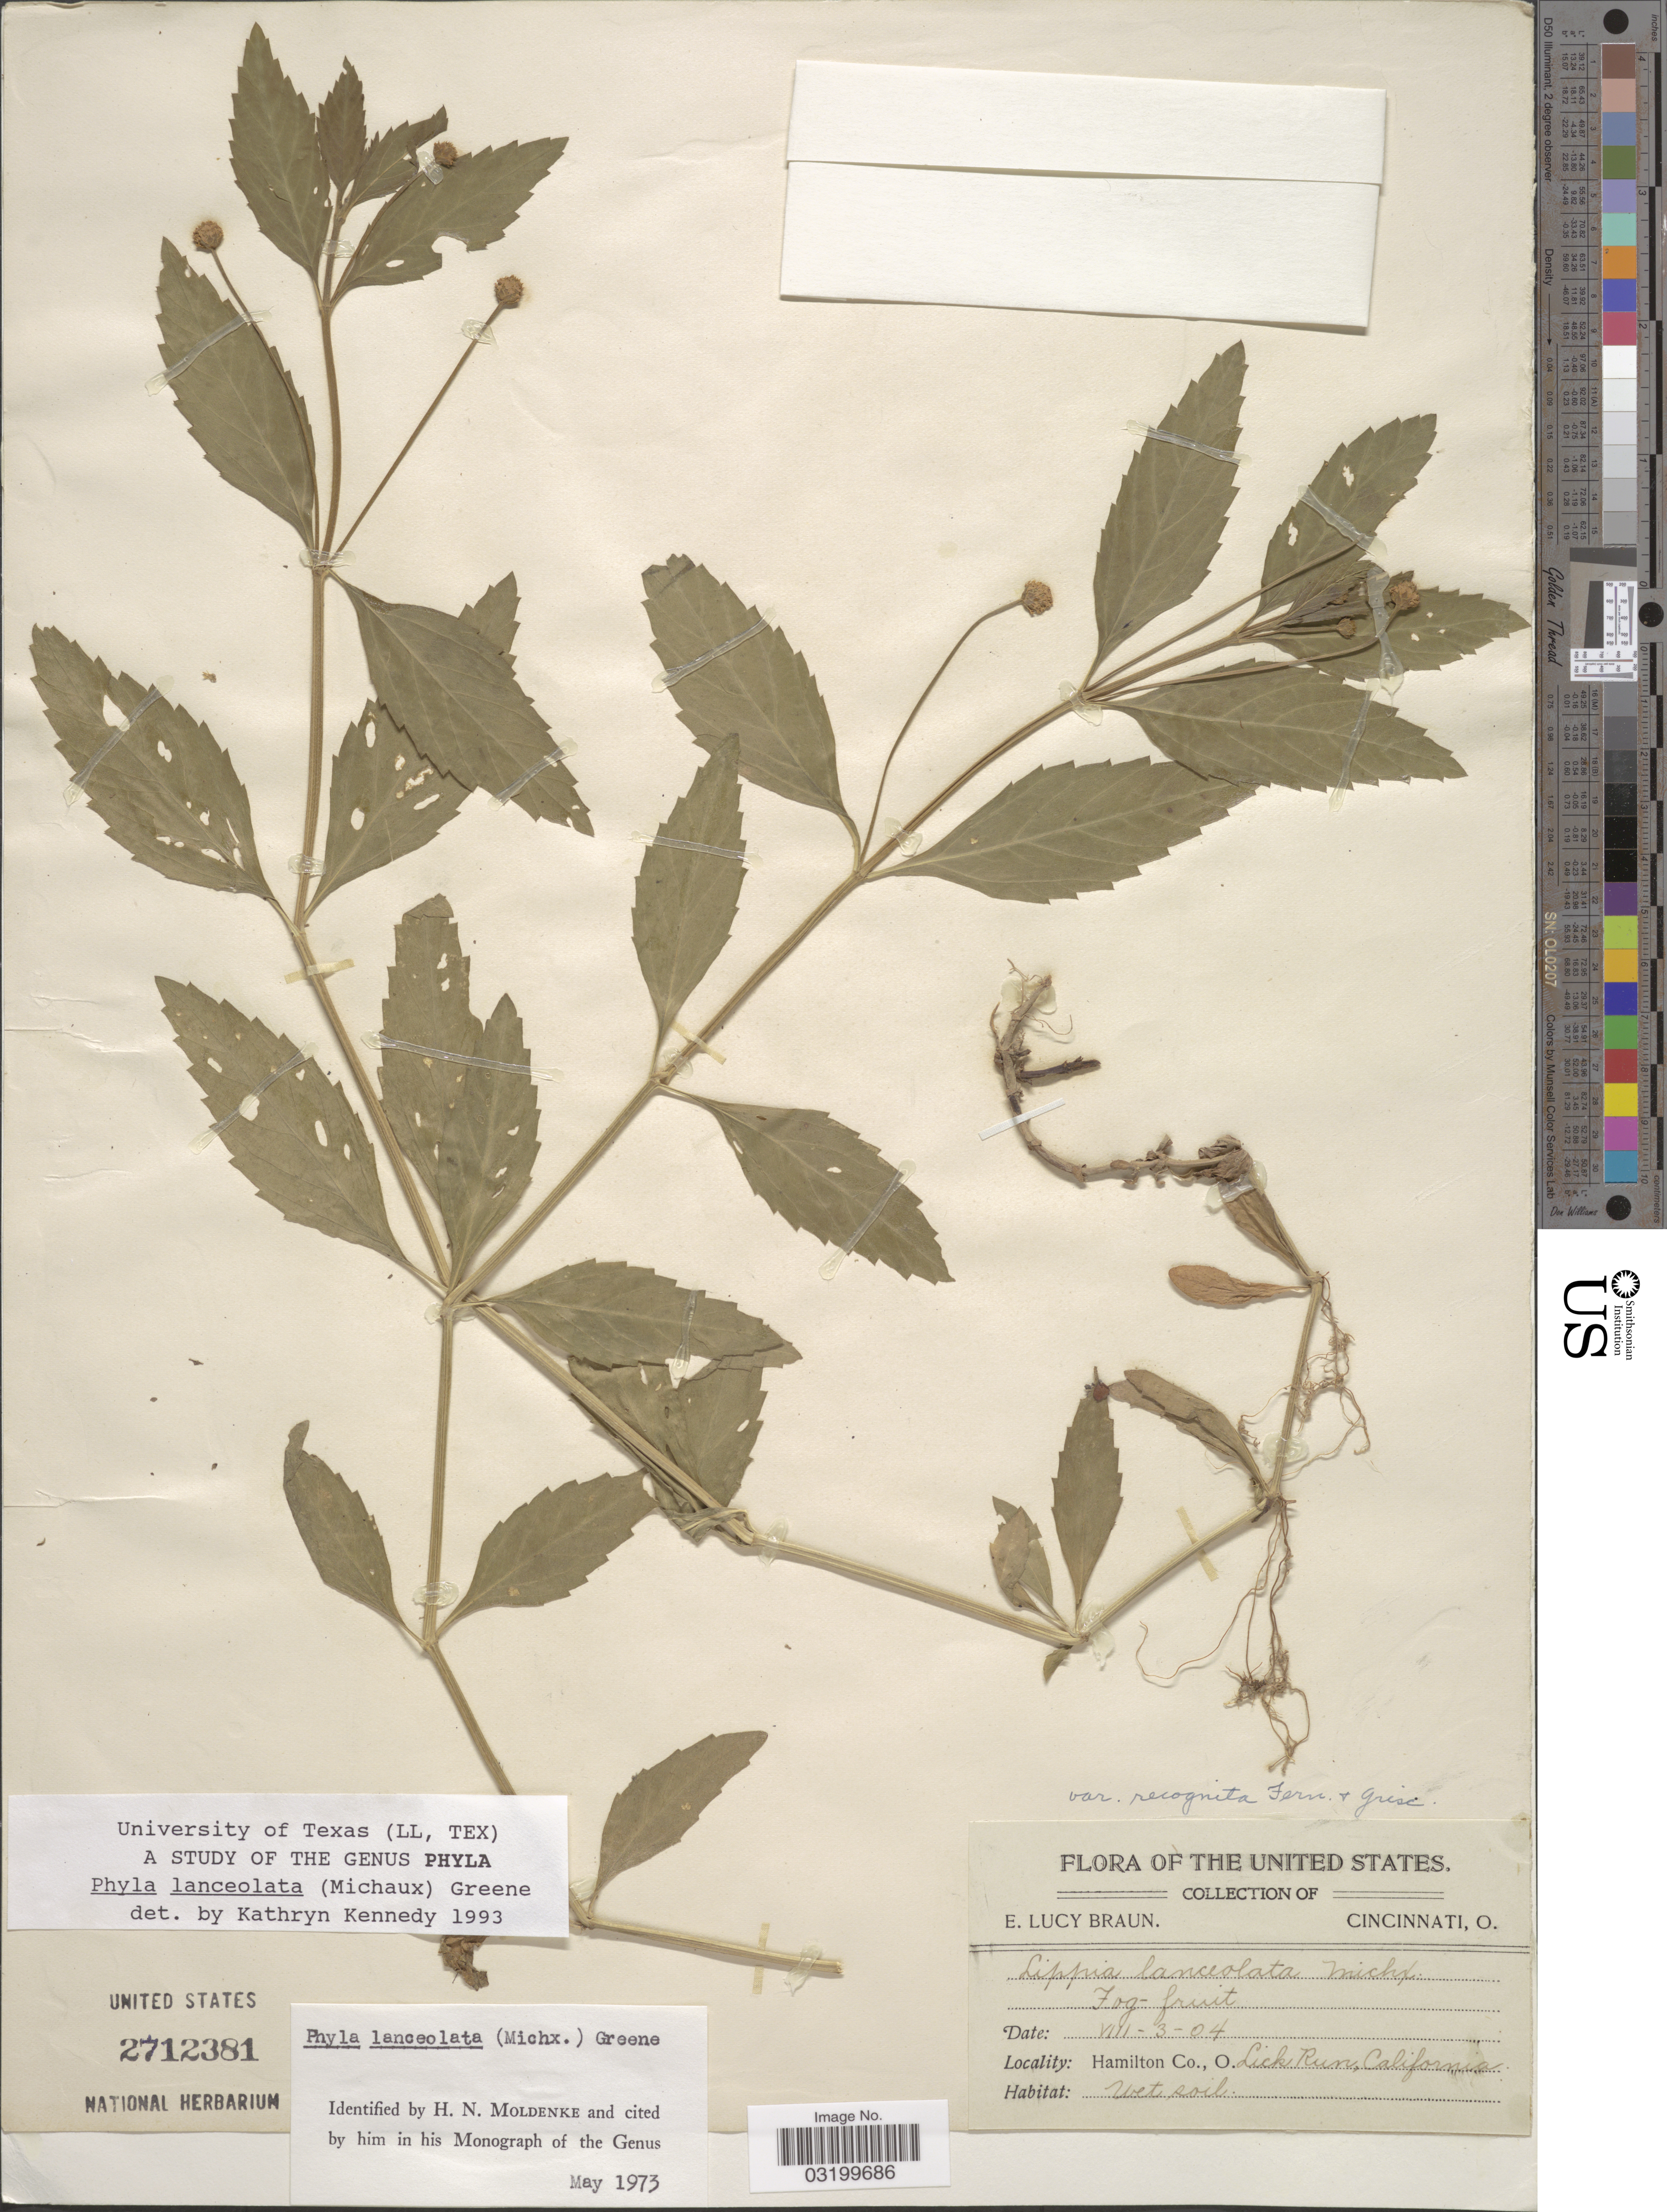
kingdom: Plantae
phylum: Tracheophyta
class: Magnoliopsida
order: Lamiales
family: Verbenaceae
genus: Phyla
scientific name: Phyla lanceolata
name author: (Michx.) Greene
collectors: E. L. Braun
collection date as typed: Transcribed d/m/y: 3/8/4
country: United States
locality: Hamilton Co., O. Lick Run. California.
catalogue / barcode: US 2712381